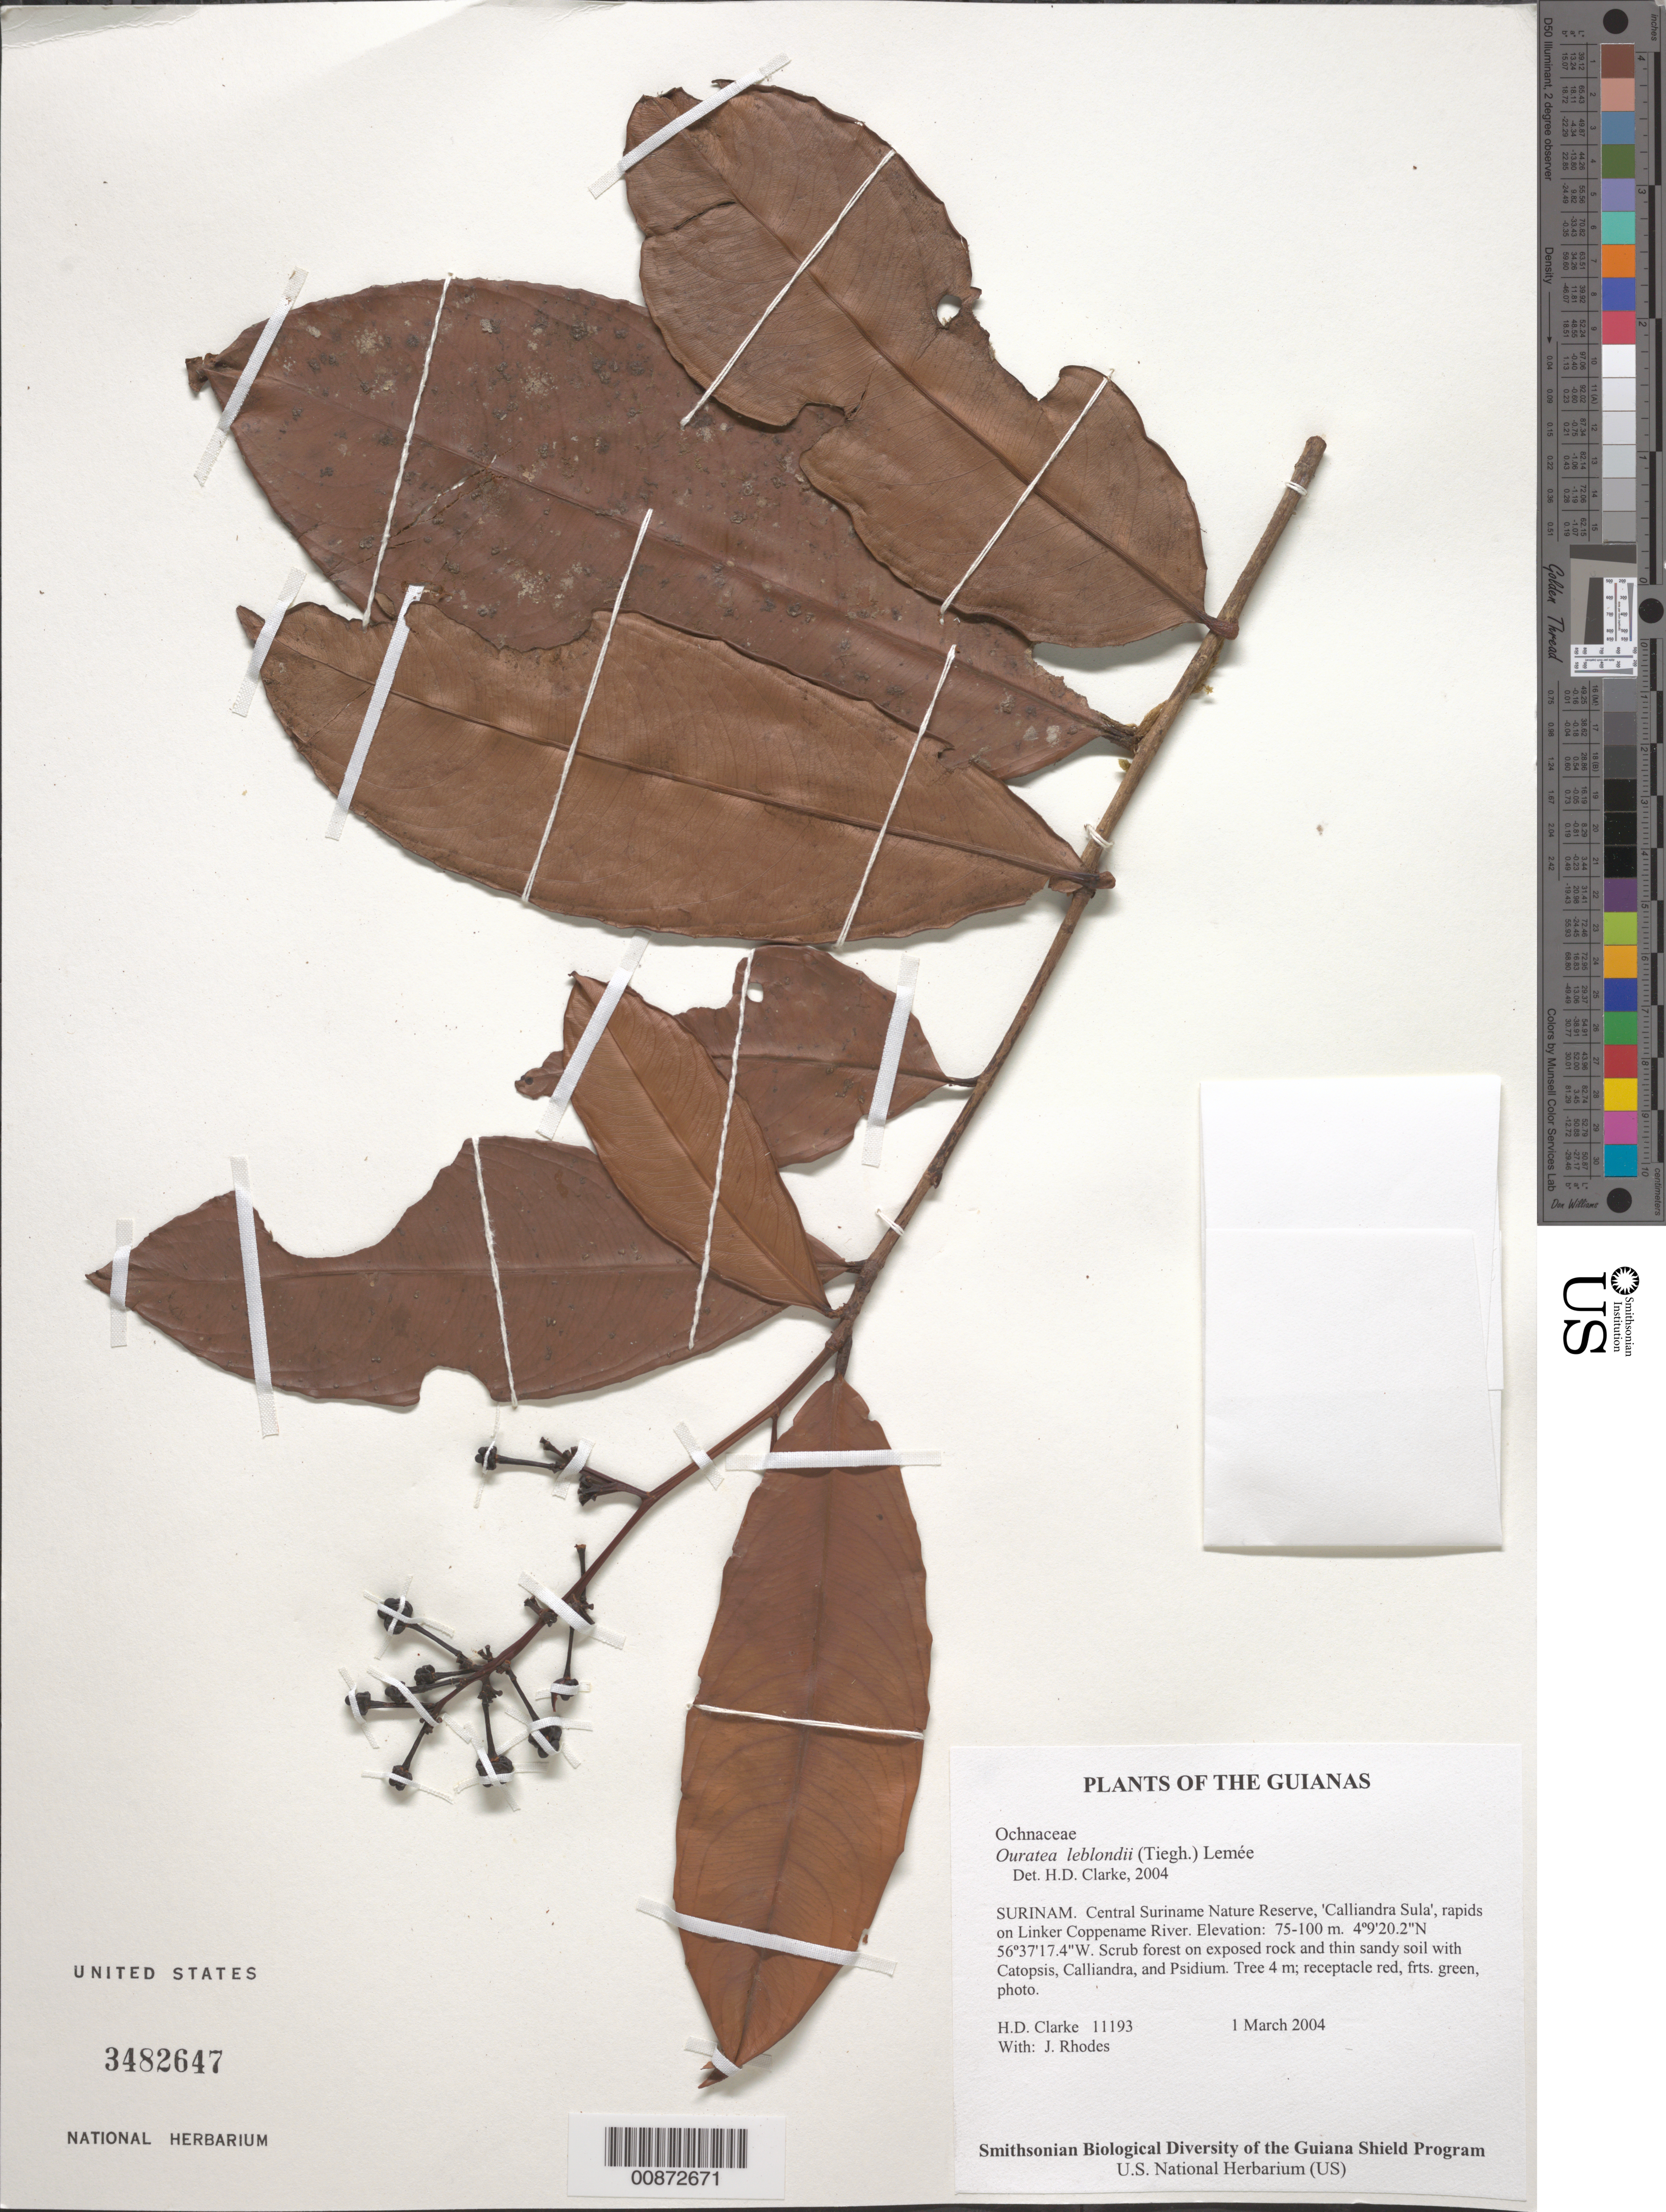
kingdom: Plantae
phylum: Tracheophyta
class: Magnoliopsida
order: Malpighiales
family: Ochnaceae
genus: Ouratea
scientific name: Ouratea leblondii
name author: (Tiegh.) Lemée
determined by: Sastre, C. H. L.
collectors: H. D. Clarke & J. Rhodes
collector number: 11193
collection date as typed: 1 March 2004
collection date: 2004-03-01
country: Suriname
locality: Central Suriname Nature Reserve, 'Calliandra Sula', rapids on Linker Coppename River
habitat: Scrub forest on exposed rock and thin sandy soil with Catopsis, Calliandra, and Psidium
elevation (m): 75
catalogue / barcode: US 3482647